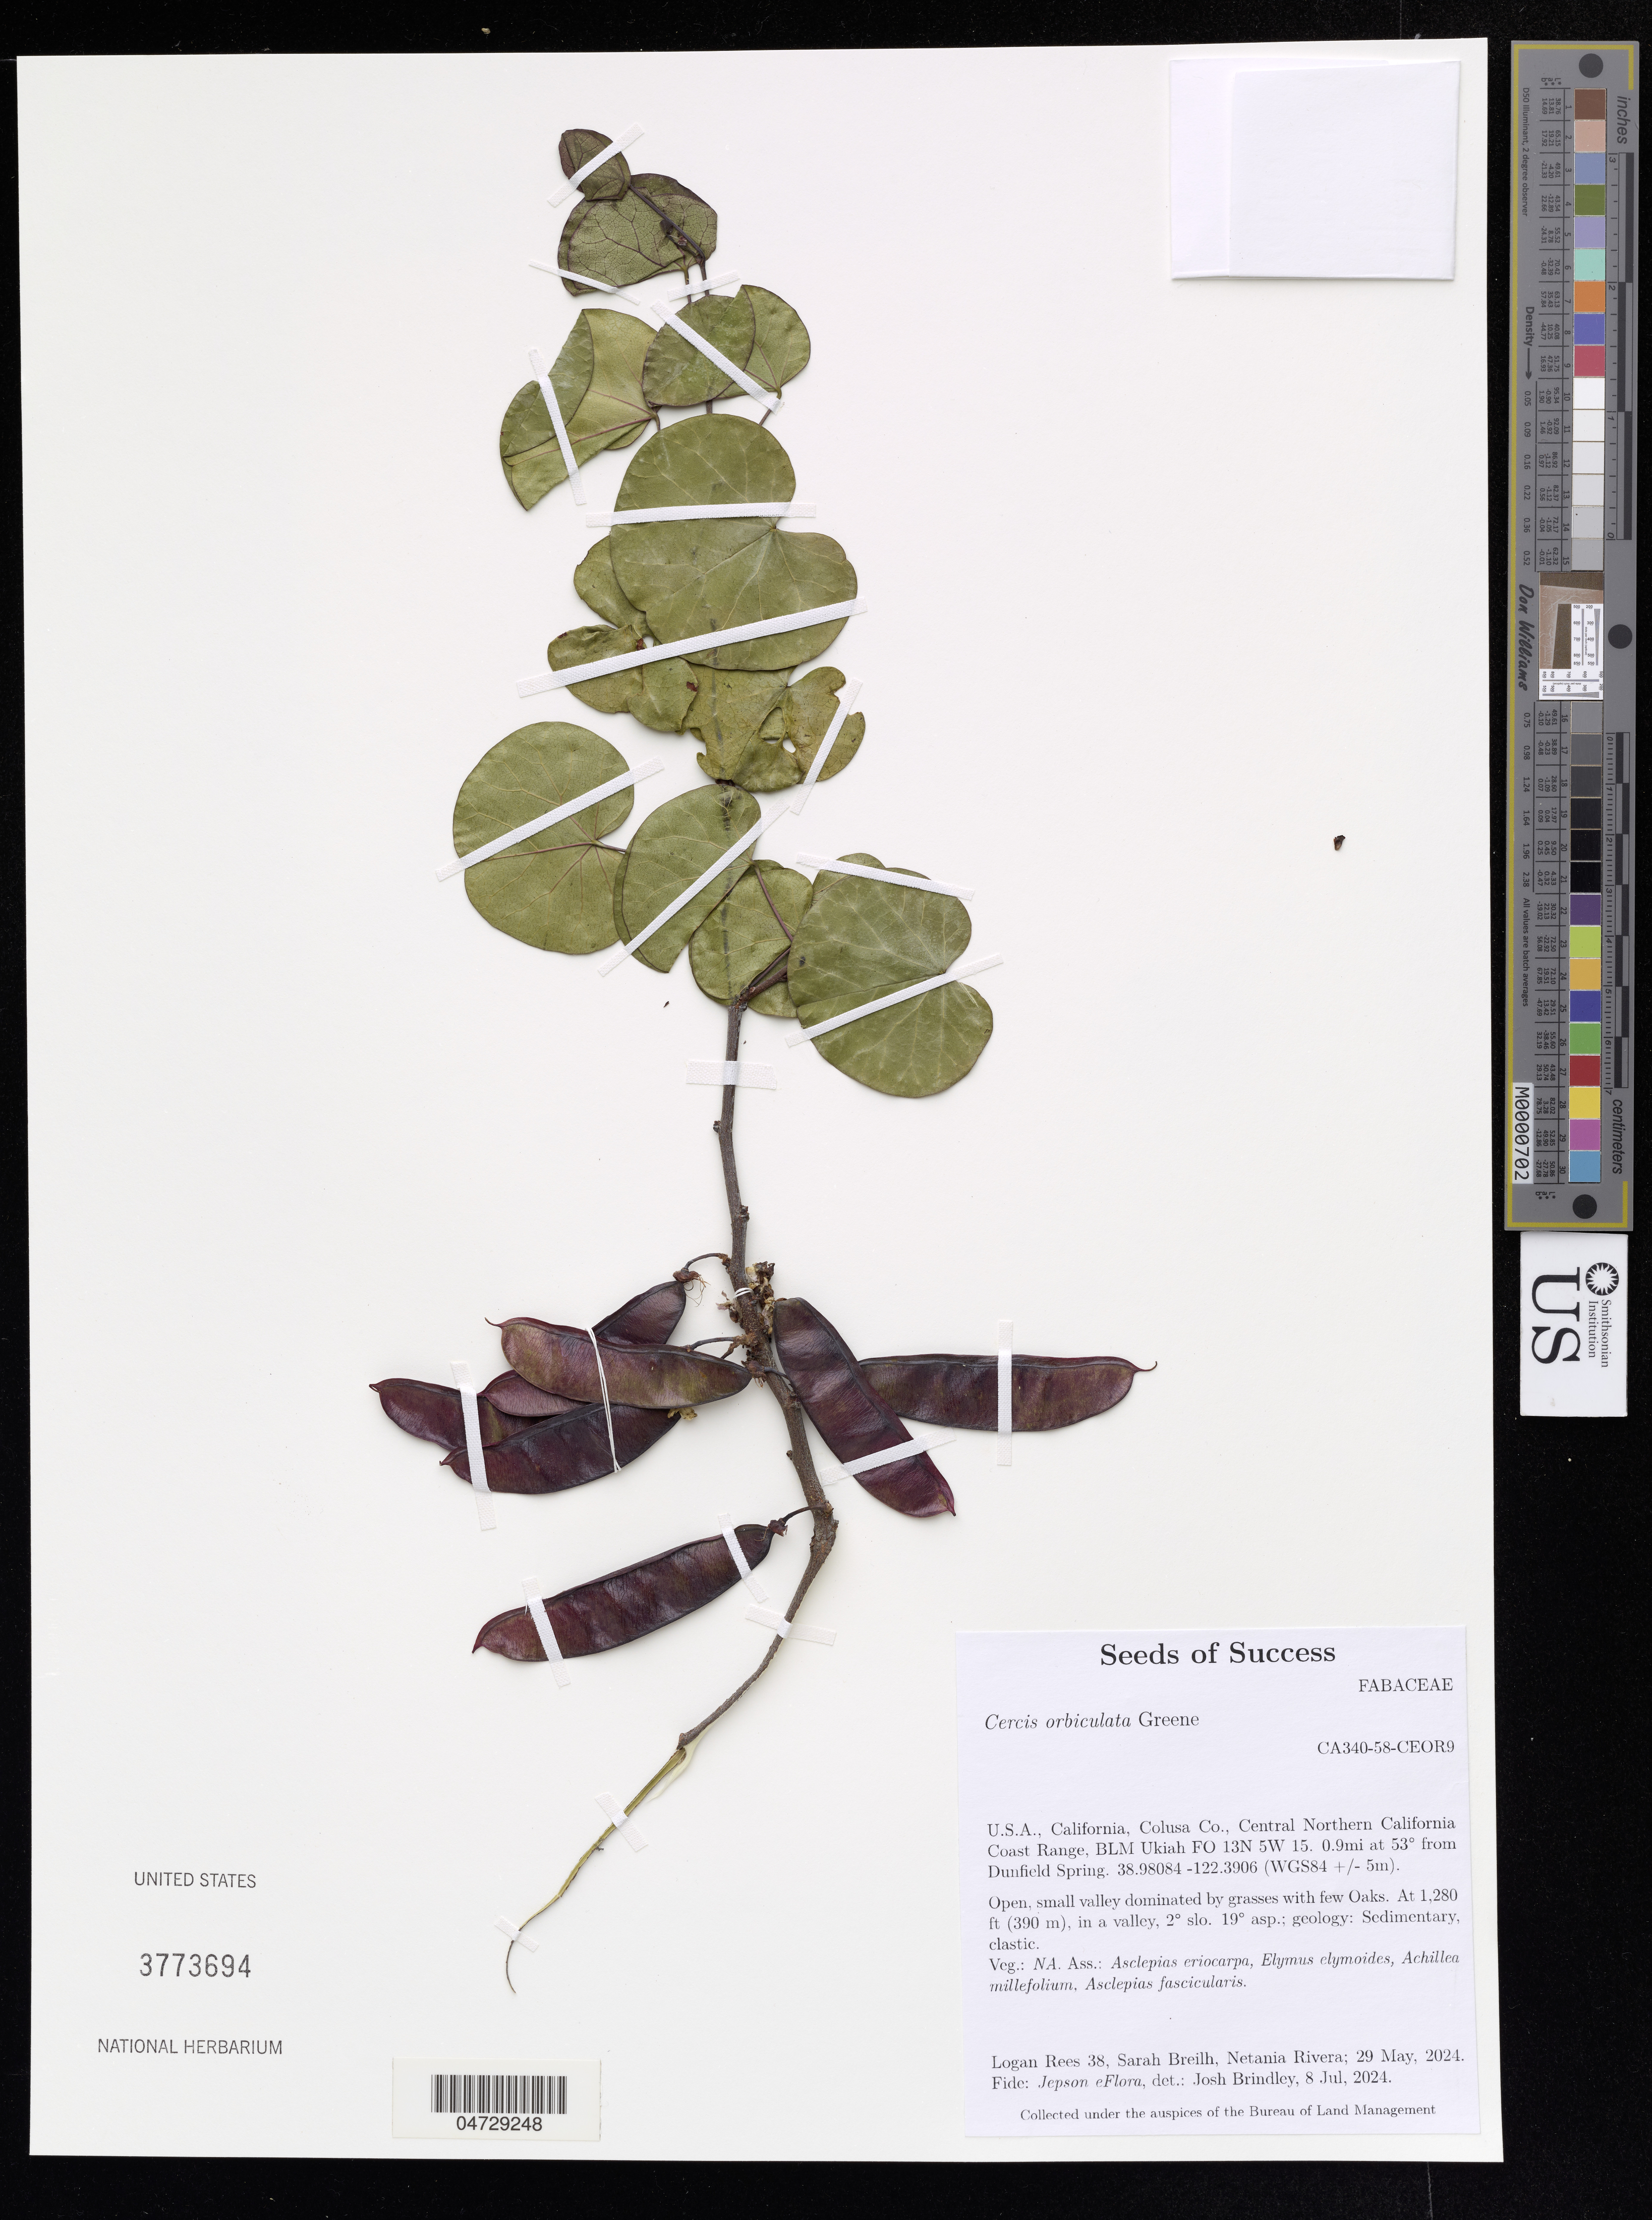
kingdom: Plantae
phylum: Tracheophyta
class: Magnoliopsida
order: Fabales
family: Fabaceae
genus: Cercis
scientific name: Cercis orbiculata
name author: Greene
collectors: L. Rees, S. Breilh & N. Rivera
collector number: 38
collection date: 2024-05-29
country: United States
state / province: California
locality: Colusa Co., Central Northern California Coast Range, BLM Ukiah FO 13N 5W 15. 0.9mi at 53° from Dunfield Spring. (WGS84 +/- 5m).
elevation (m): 390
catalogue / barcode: US 3773694